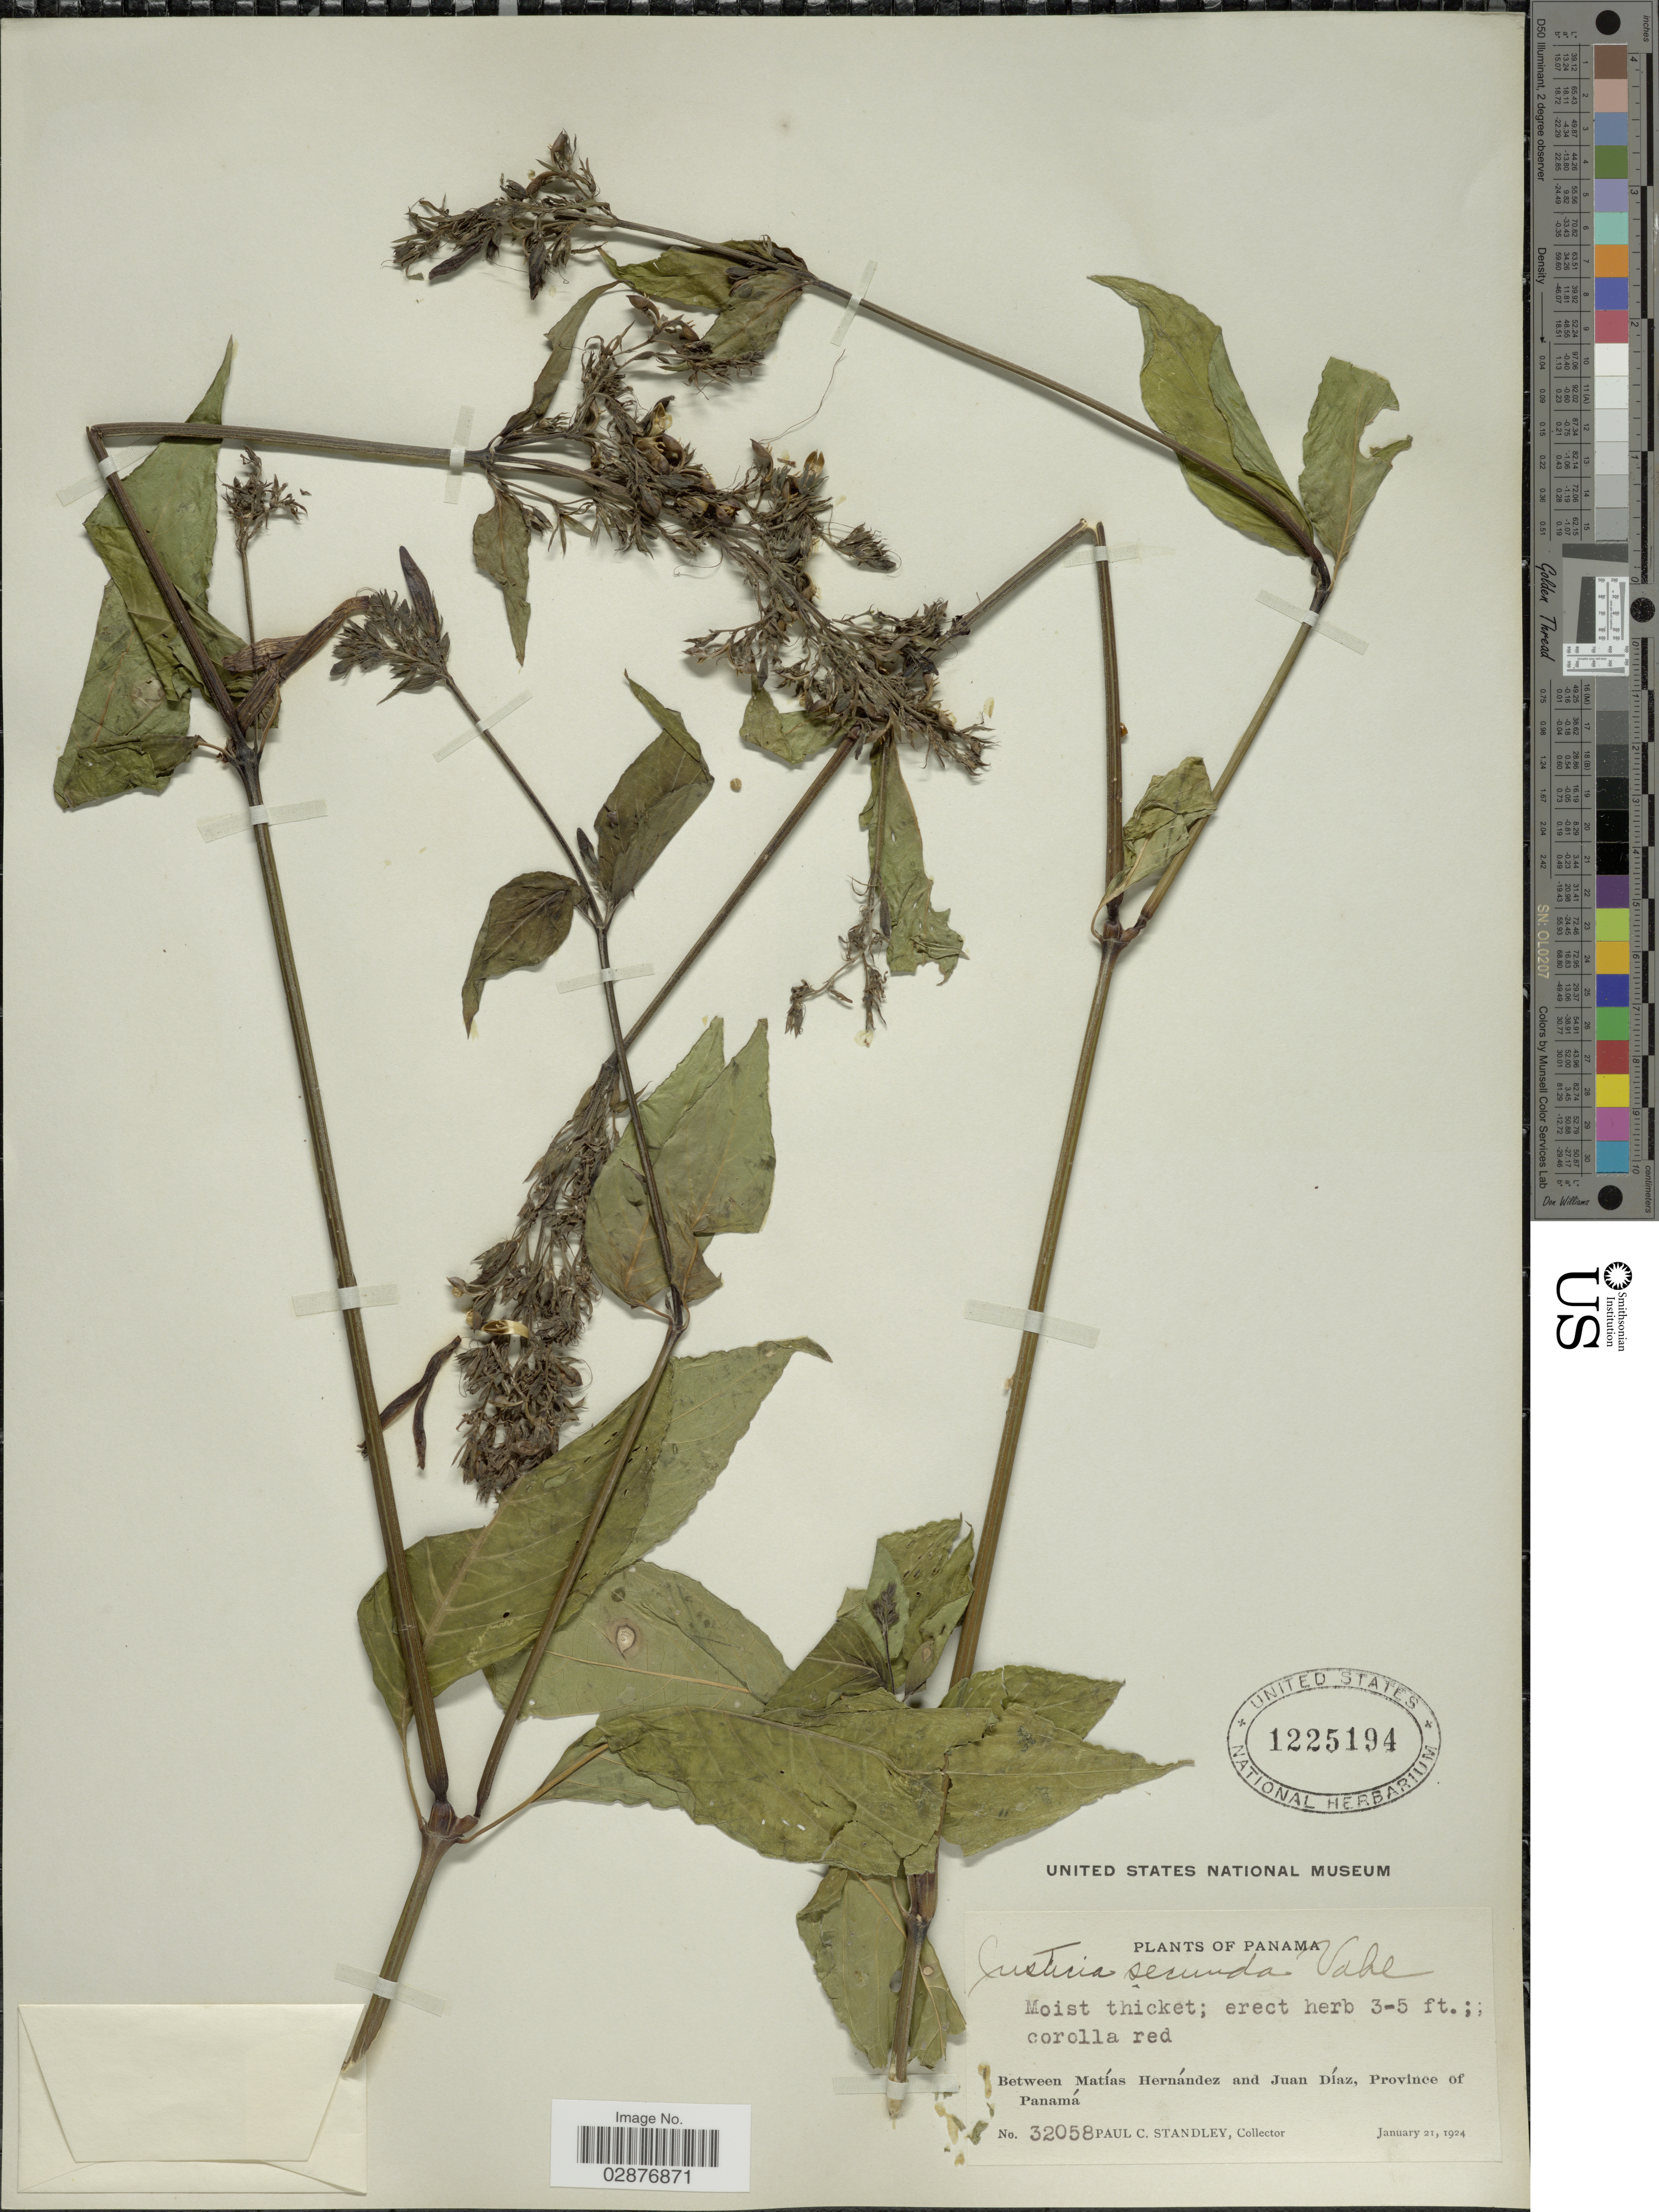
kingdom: Plantae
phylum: Tracheophyta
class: Magnoliopsida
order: Lamiales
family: Acanthaceae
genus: Justicia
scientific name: Justicia secunda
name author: Vahl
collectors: P. C. Standley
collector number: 32058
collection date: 1924-01-21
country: Panama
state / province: Panamá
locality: Between Matías Hernández and Juan Díaz.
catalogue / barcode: US 1225194